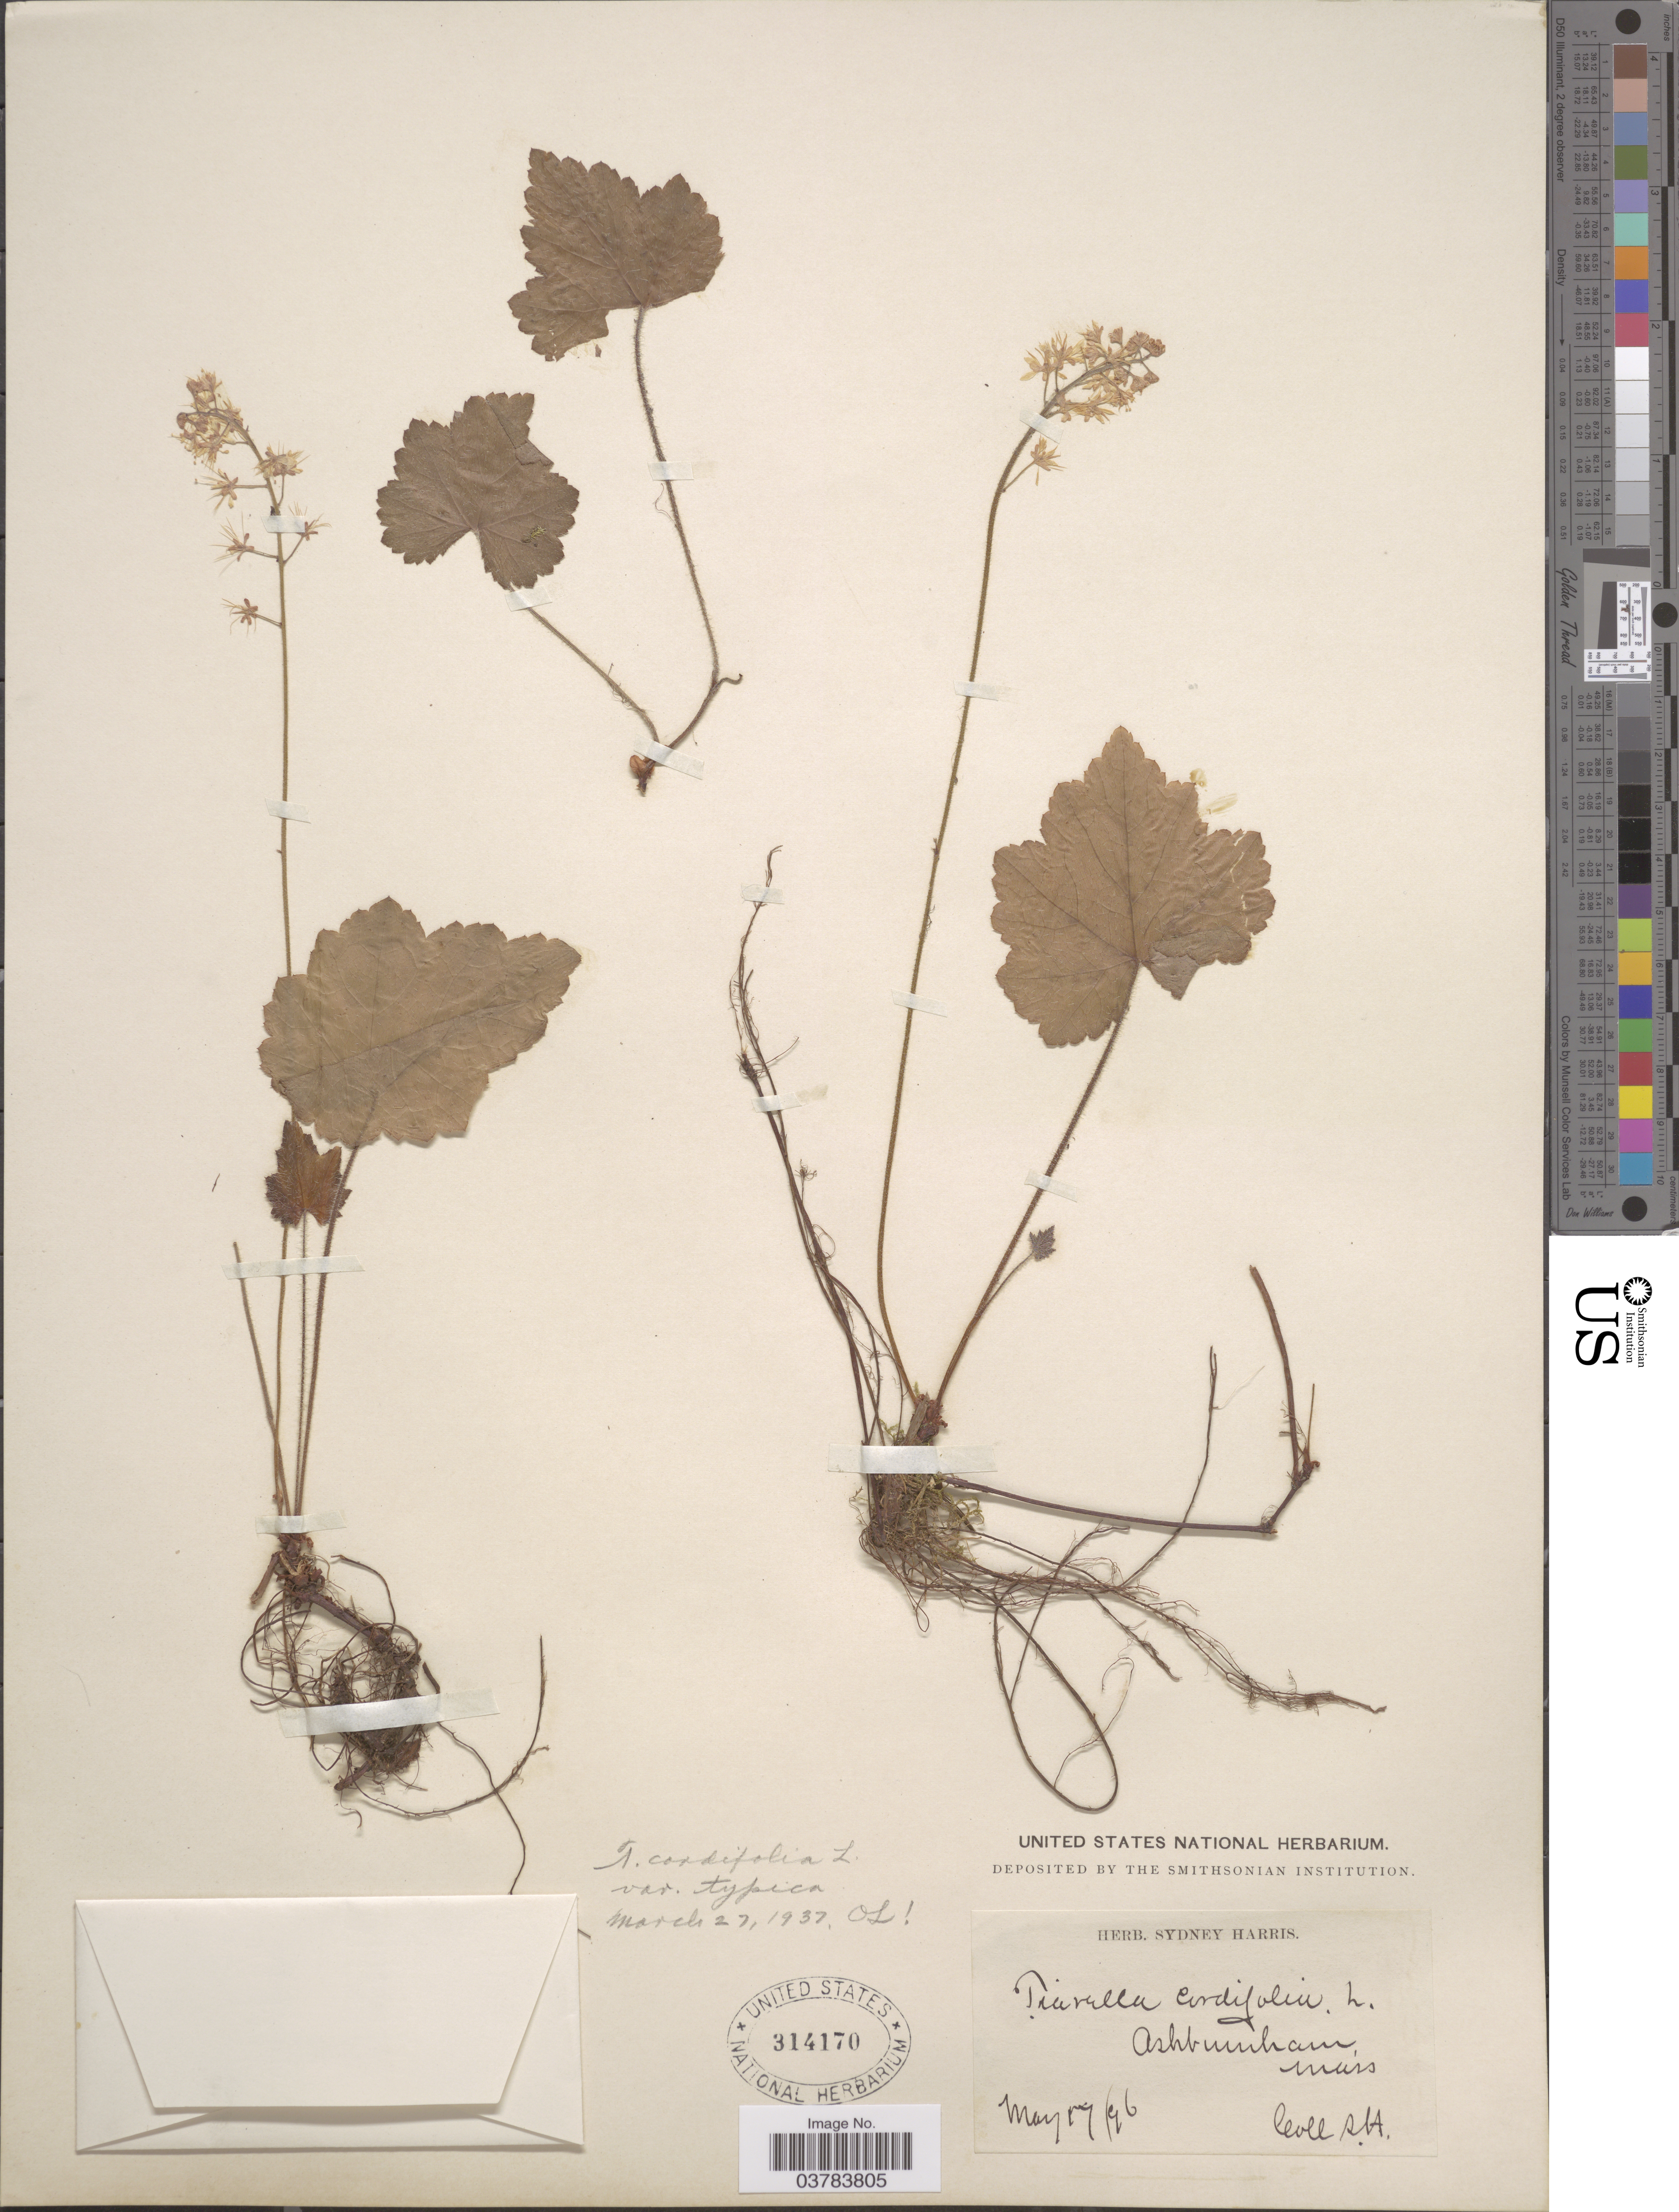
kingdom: Plantae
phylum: Tracheophyta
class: Magnoliopsida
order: Saxifragales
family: Saxifragaceae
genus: Tiarella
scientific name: Tiarella cordifolia var. typica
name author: Lakela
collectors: S. Harris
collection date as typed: Transcribed d/m/y: 17/5/96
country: United States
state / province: Massachusetts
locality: Ashburnham.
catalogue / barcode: US 314170